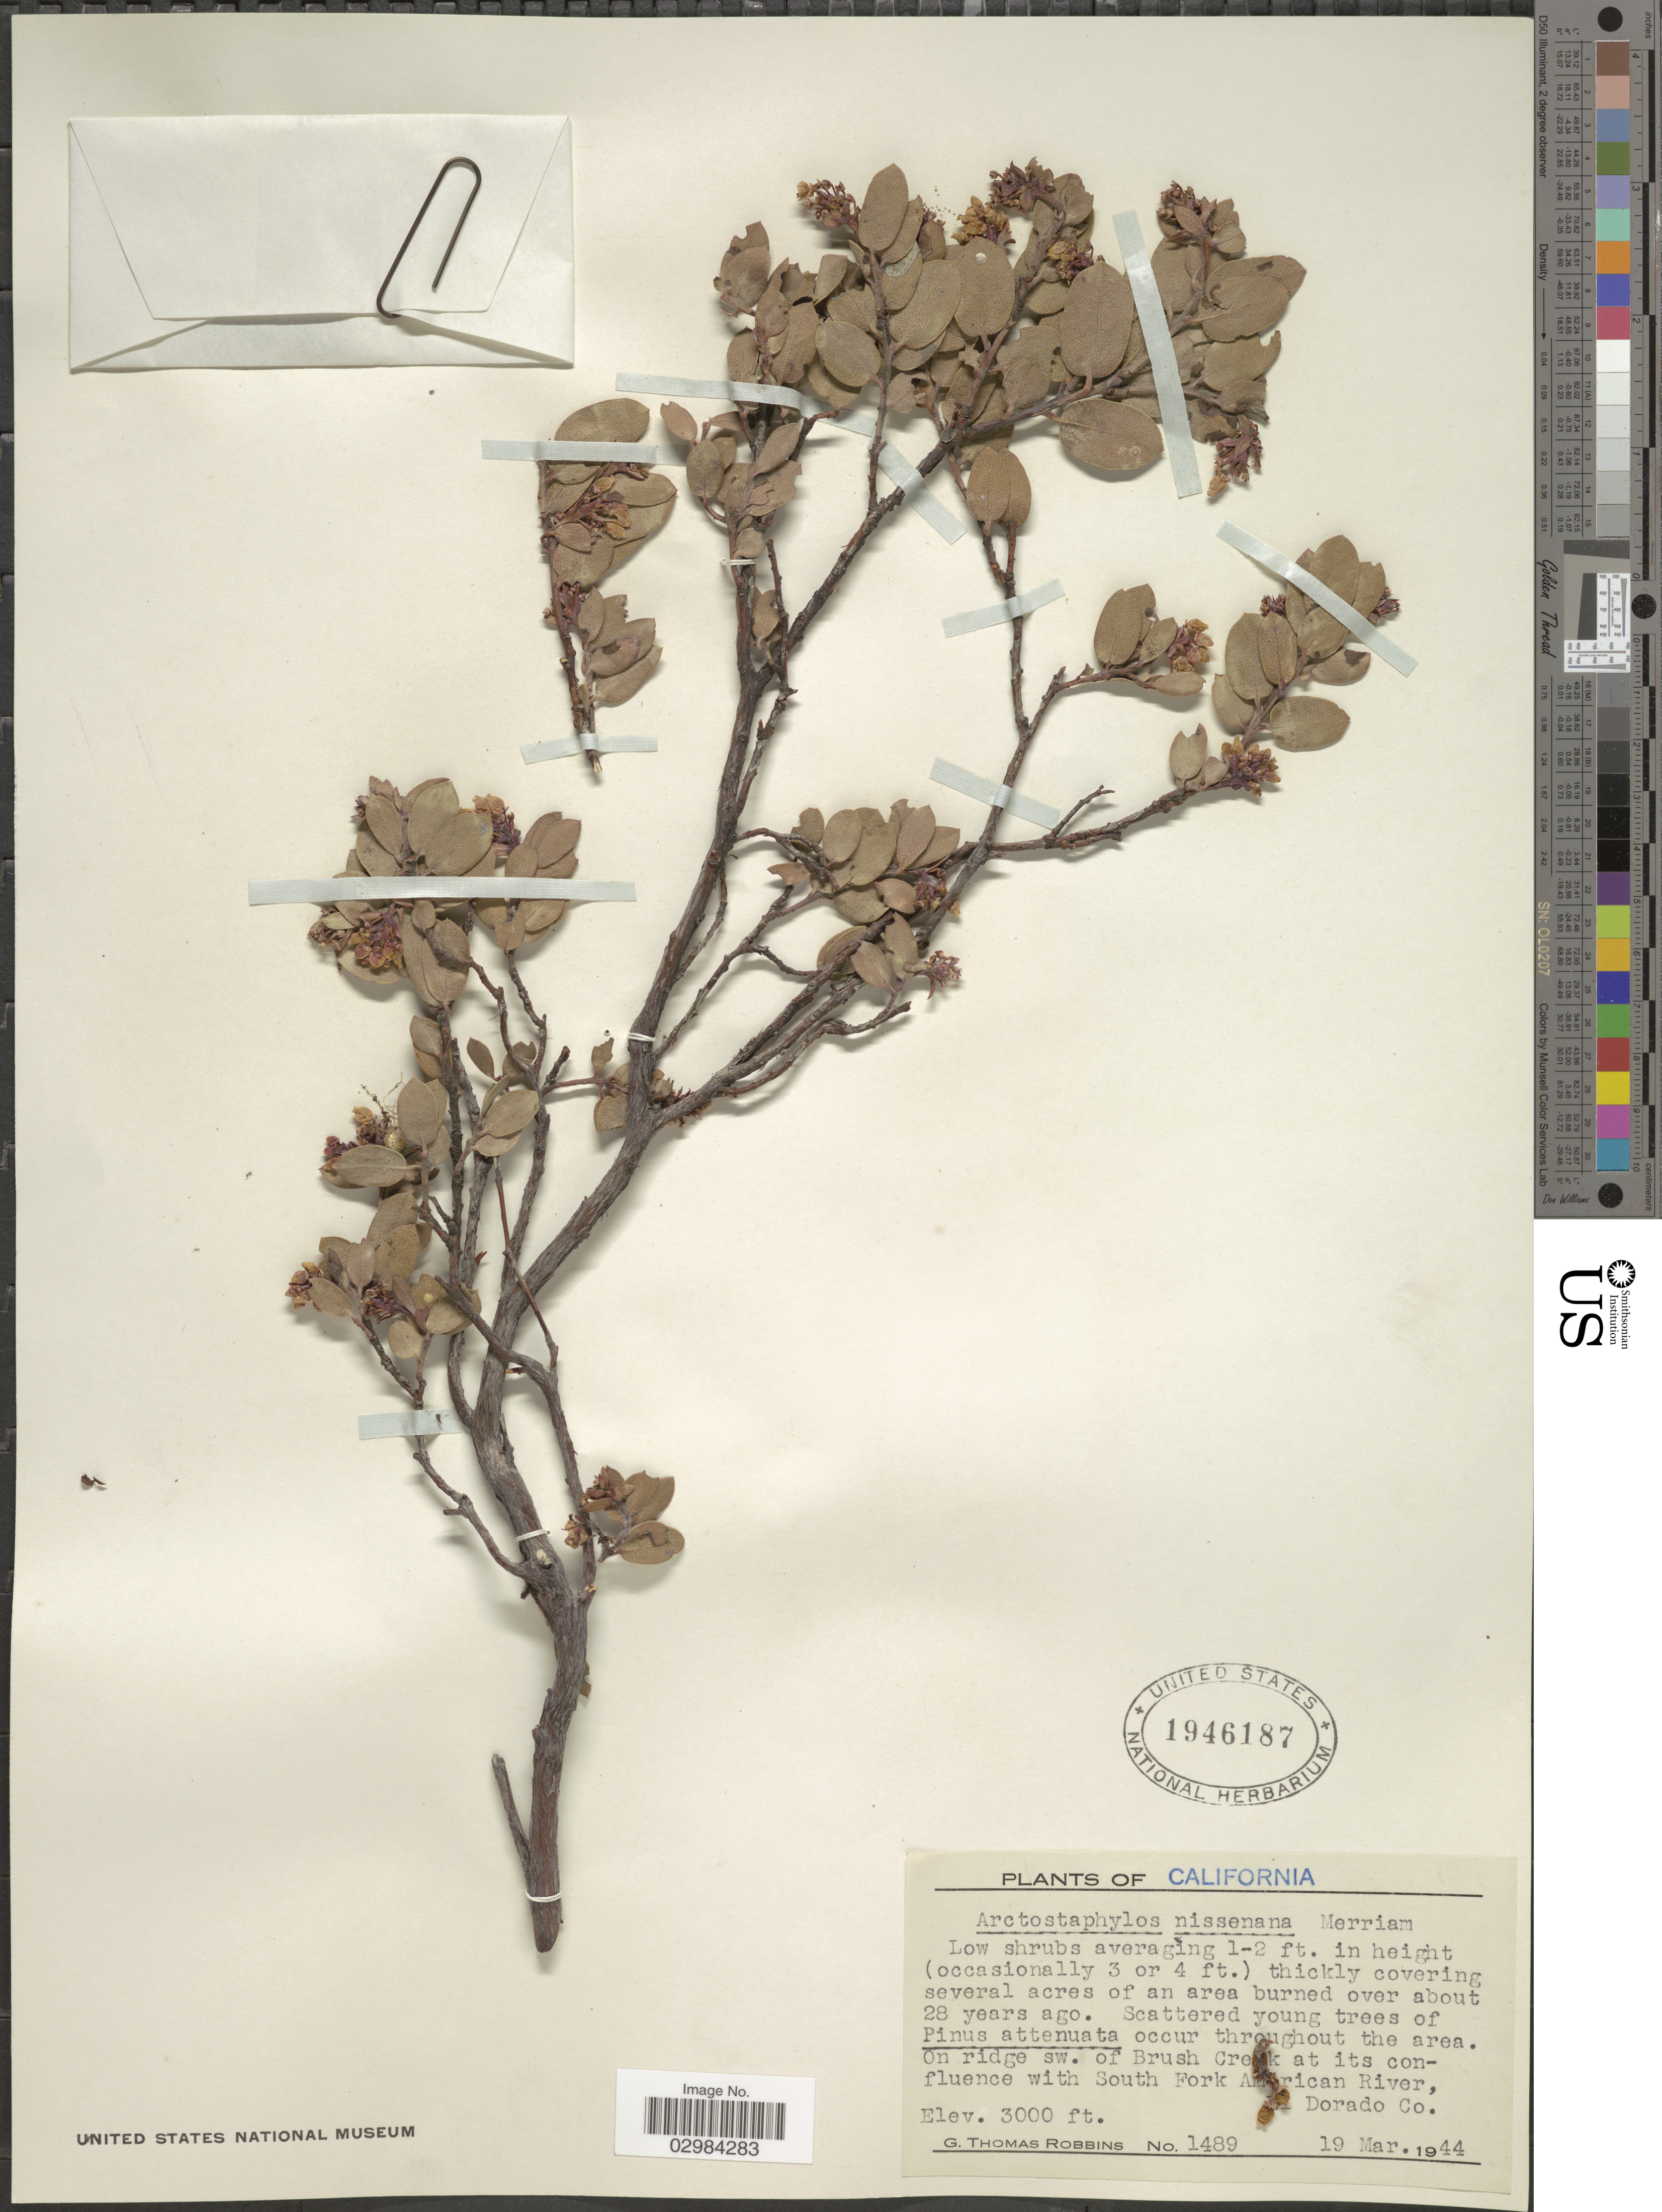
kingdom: Plantae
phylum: Tracheophyta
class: Magnoliopsida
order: Ericales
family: Ericaceae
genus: Arctostaphylos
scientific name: Arctostaphylos nissenana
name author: Merriam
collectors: G. T. Robbins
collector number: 1489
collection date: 1944-03-19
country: United States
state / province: California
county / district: El Dorado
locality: On ridge sw. of Brush Creek at its confluence with South Fork American River, El Dorado Co.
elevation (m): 914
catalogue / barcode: US 1946187